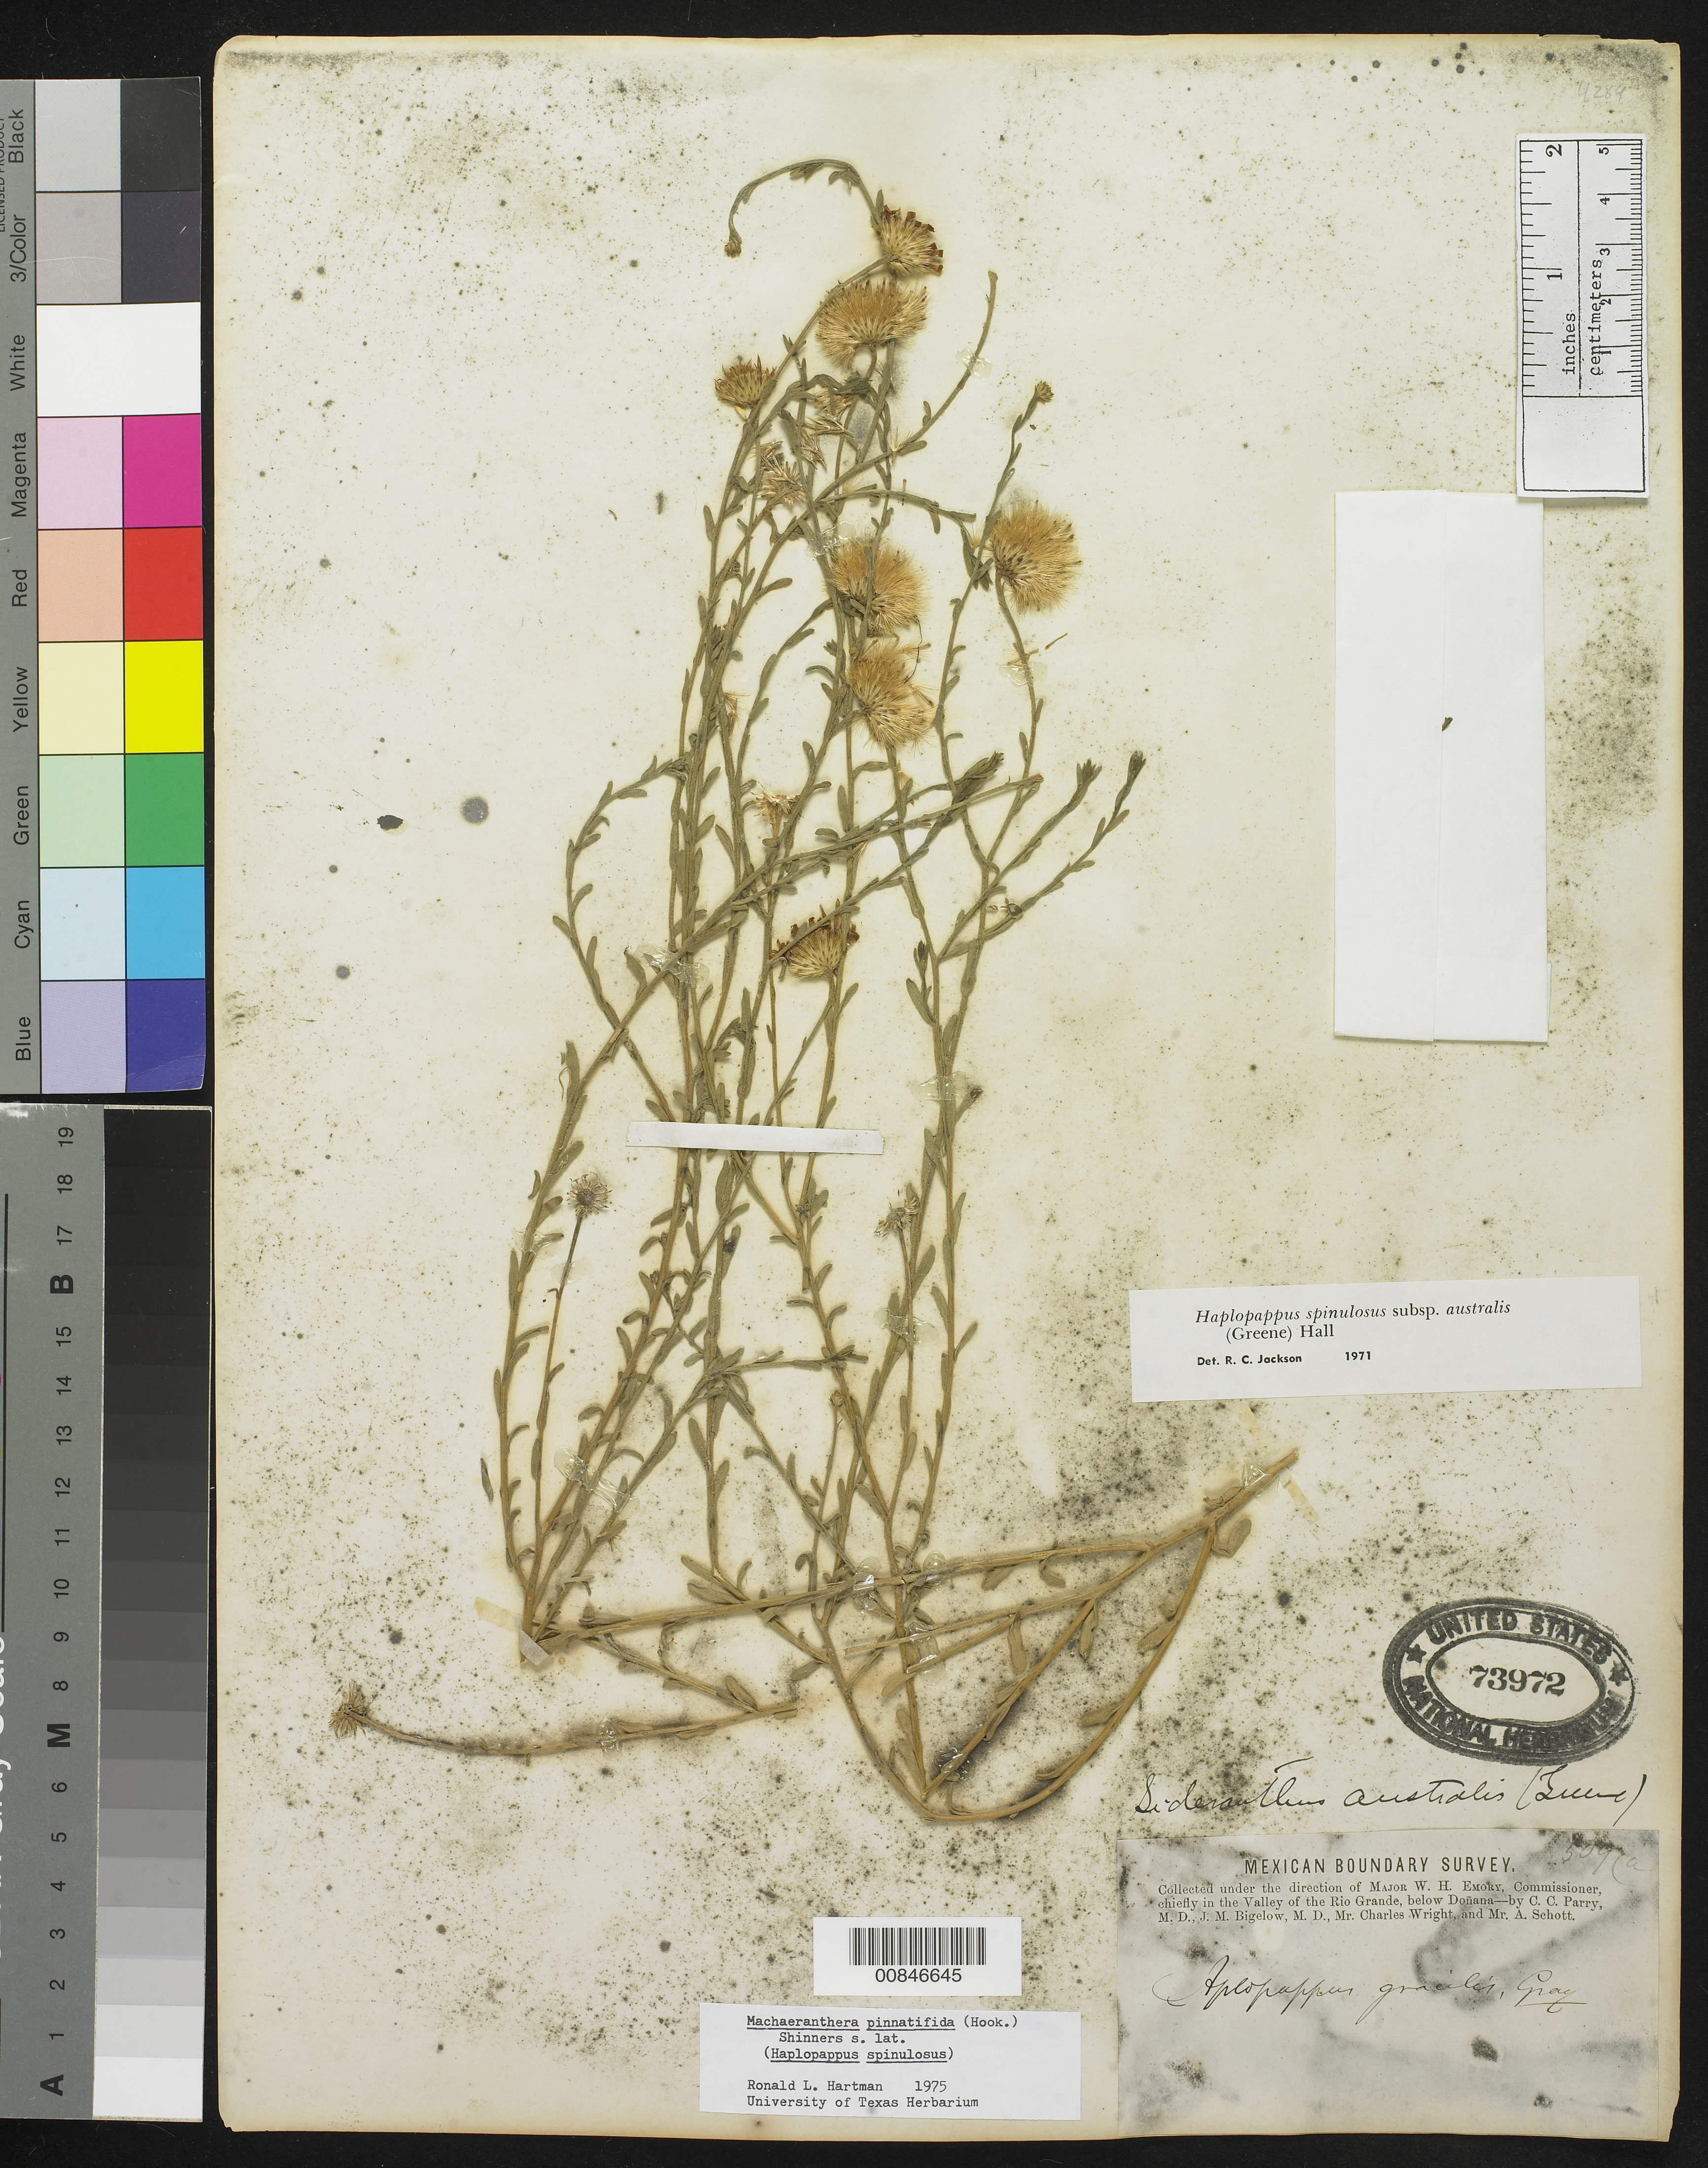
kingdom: Plantae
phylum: Tracheophyta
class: Magnoliopsida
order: Asterales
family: Asteraceae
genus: Machaeranthera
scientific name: Machaeranthera pinnatifida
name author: (Hook.) Shinners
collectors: C. C. Parry, J. M. Bigelow, C. Wright & A. C. V. Schott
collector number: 509a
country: United States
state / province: New Mexico / Texas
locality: Valley of the Rio Grande, below Doñana.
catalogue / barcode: US 73972